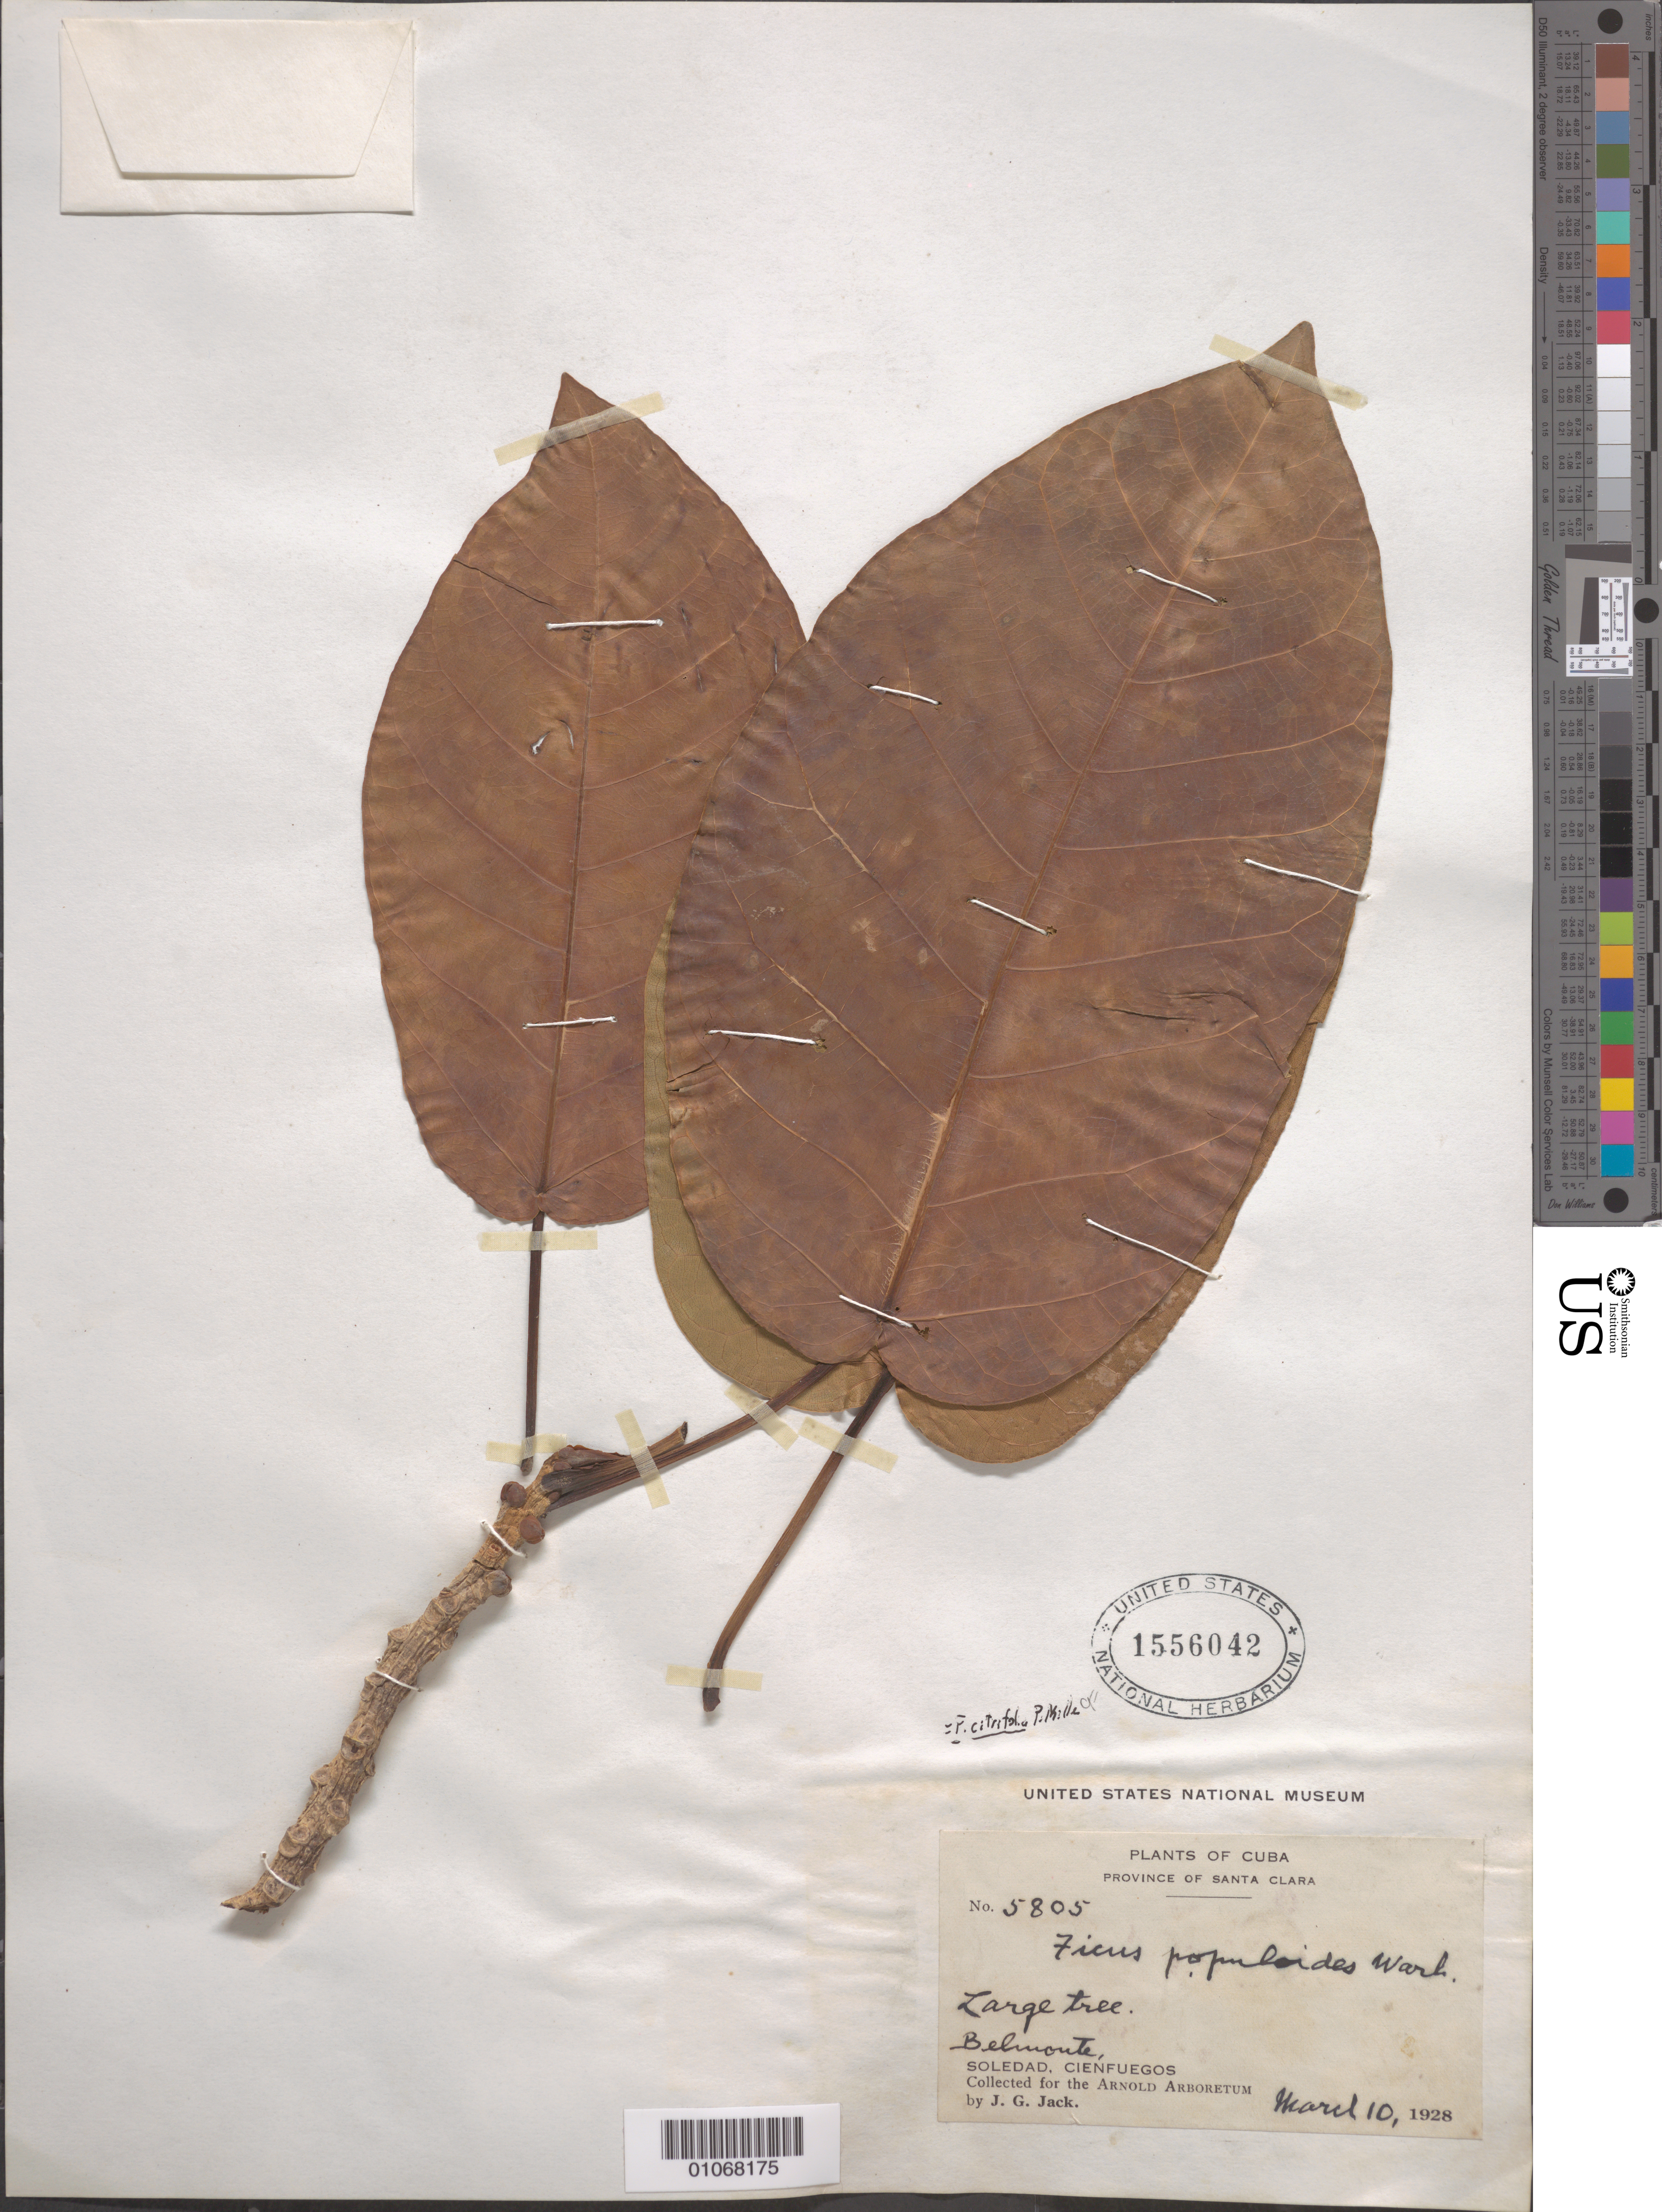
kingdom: Plantae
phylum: Tracheophyta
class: Magnoliopsida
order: Rosales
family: Moraceae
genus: Ficus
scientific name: Ficus citrifolia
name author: Mill.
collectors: J. G. Jack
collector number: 5805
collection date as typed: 10 Mar 1928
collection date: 1928-03-10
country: Cuba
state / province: Cienfuegos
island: Cuba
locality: Belmonte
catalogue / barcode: US 1556042